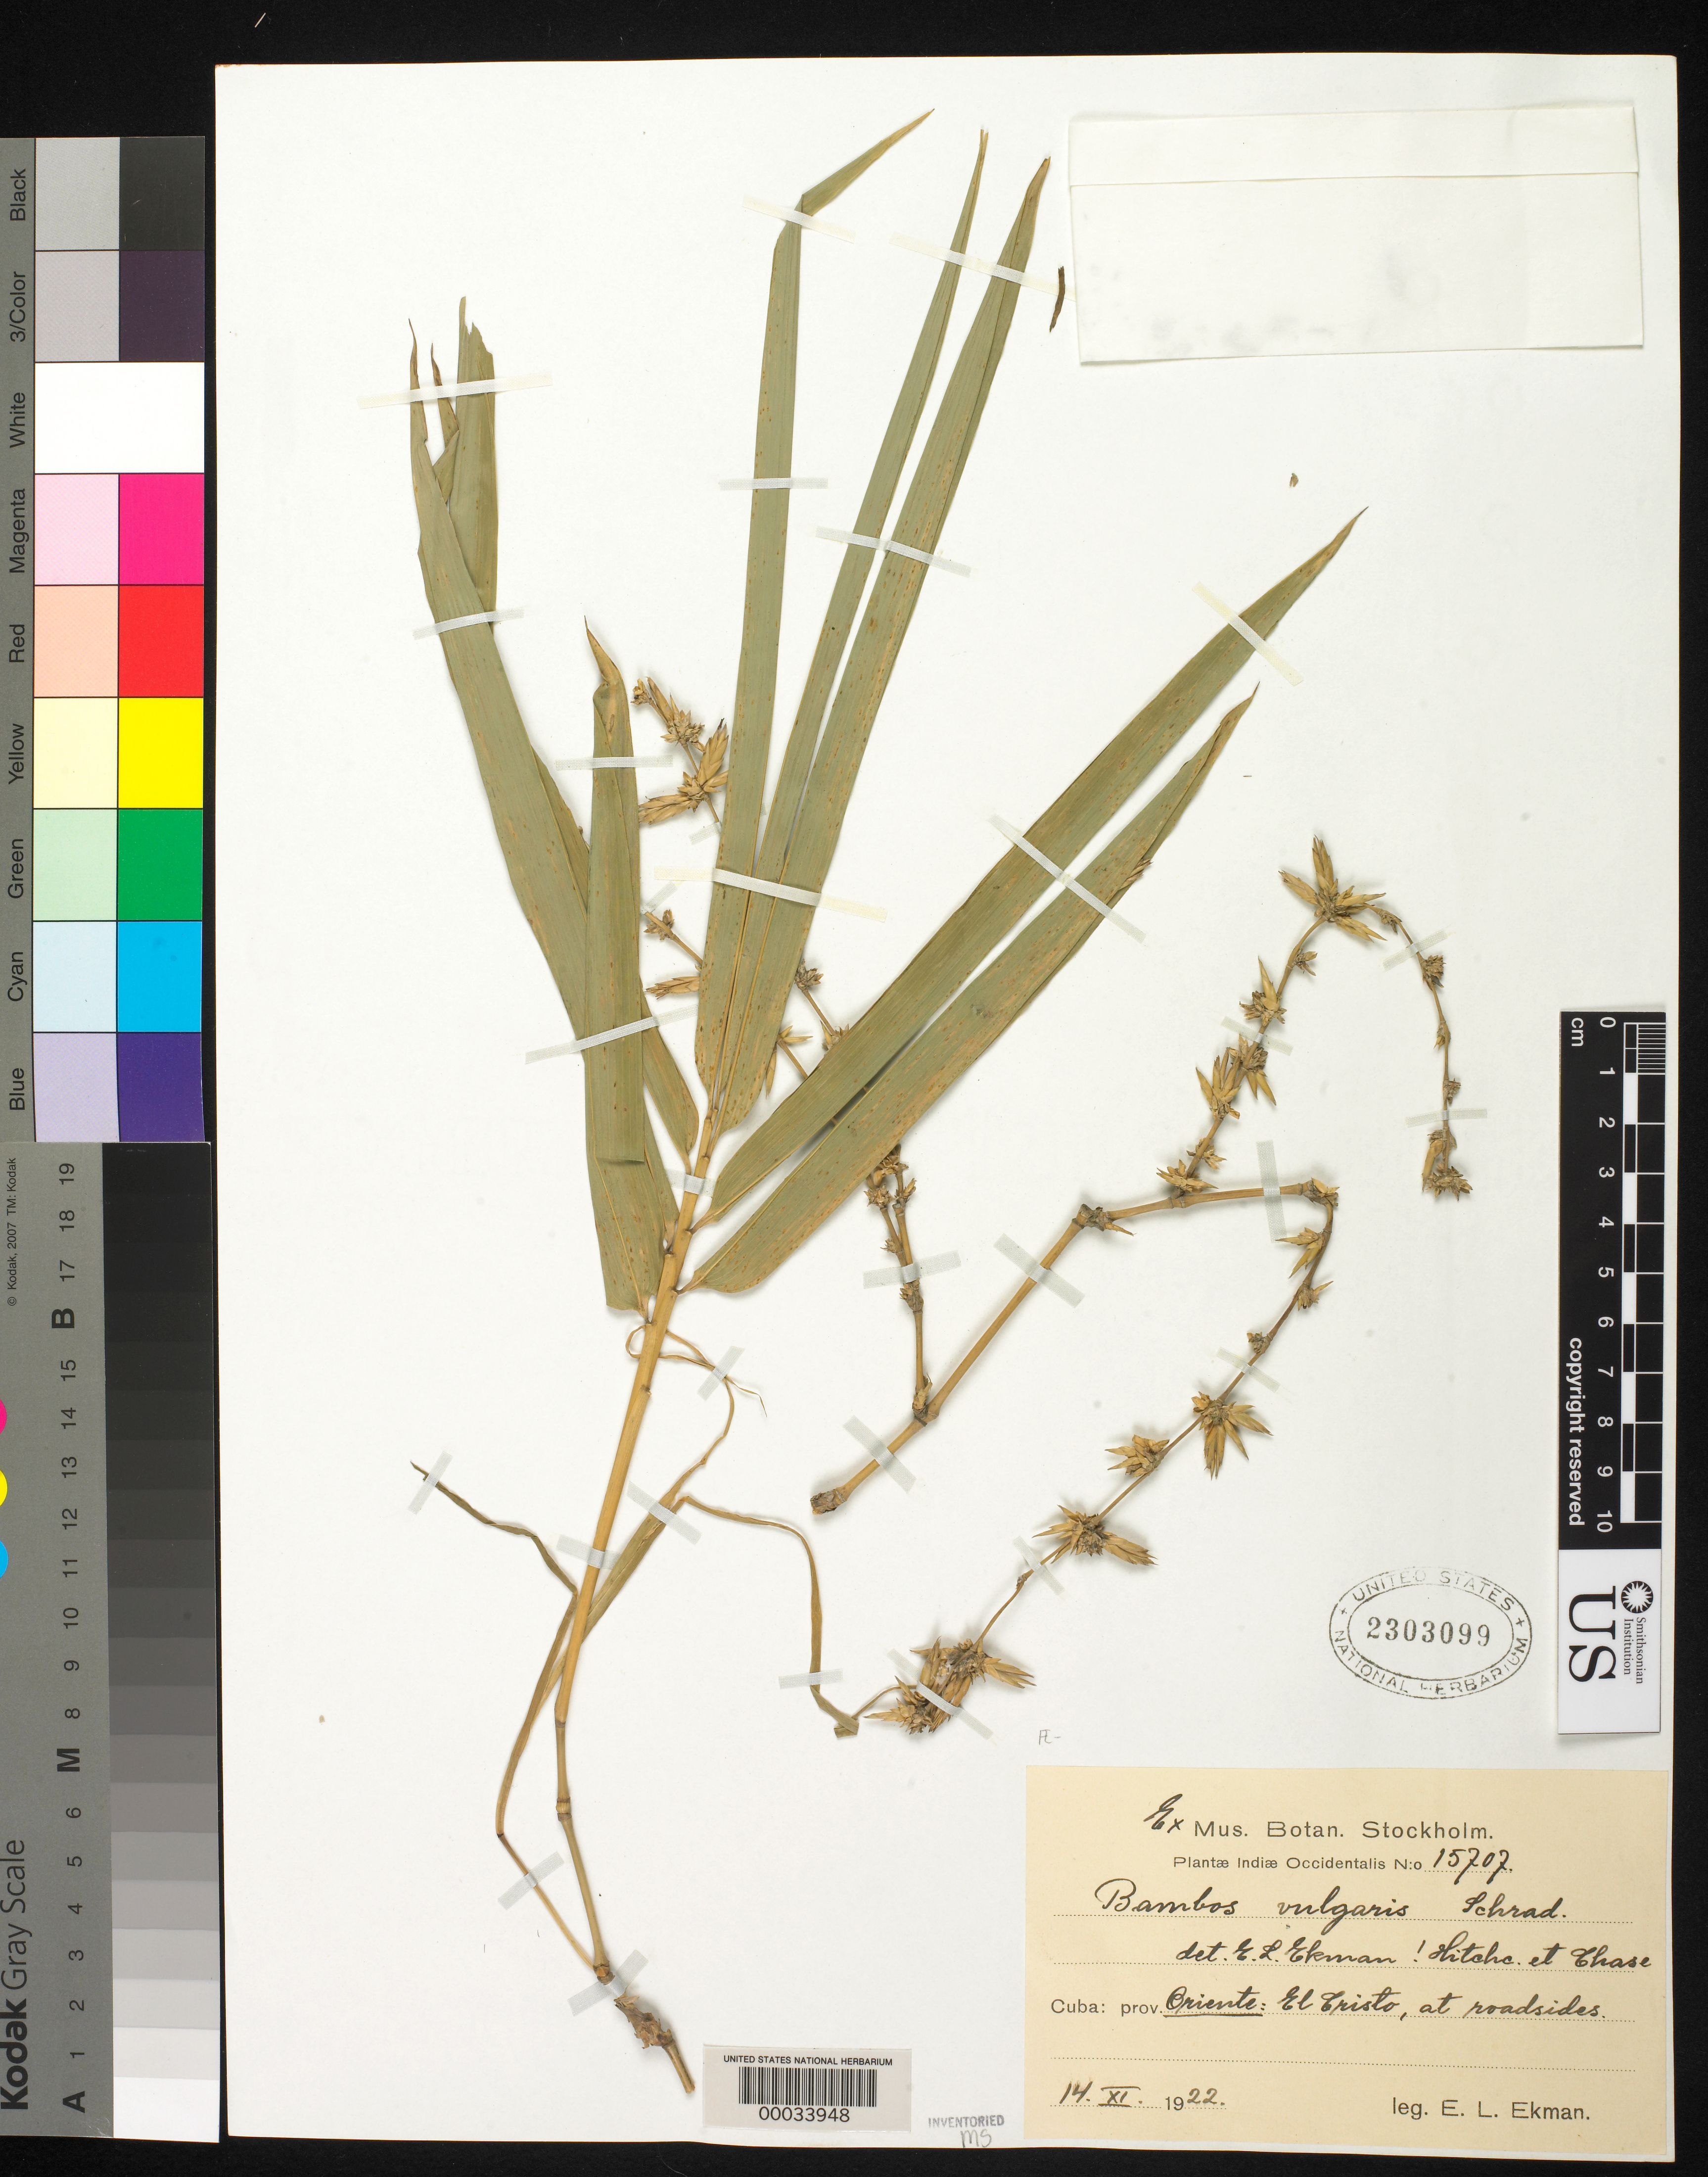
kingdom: Plantae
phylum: Tracheophyta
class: Liliopsida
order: Poales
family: Poaceae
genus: Bambusa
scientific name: Bambusa vulgaris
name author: Schrad. ex J.C. Wendl.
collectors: E. L. Ekman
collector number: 15707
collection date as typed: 14 Nov 1922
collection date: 1922-11-14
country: Cuba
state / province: Oriente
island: Greater Antilles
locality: El cristo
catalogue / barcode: US 2303099